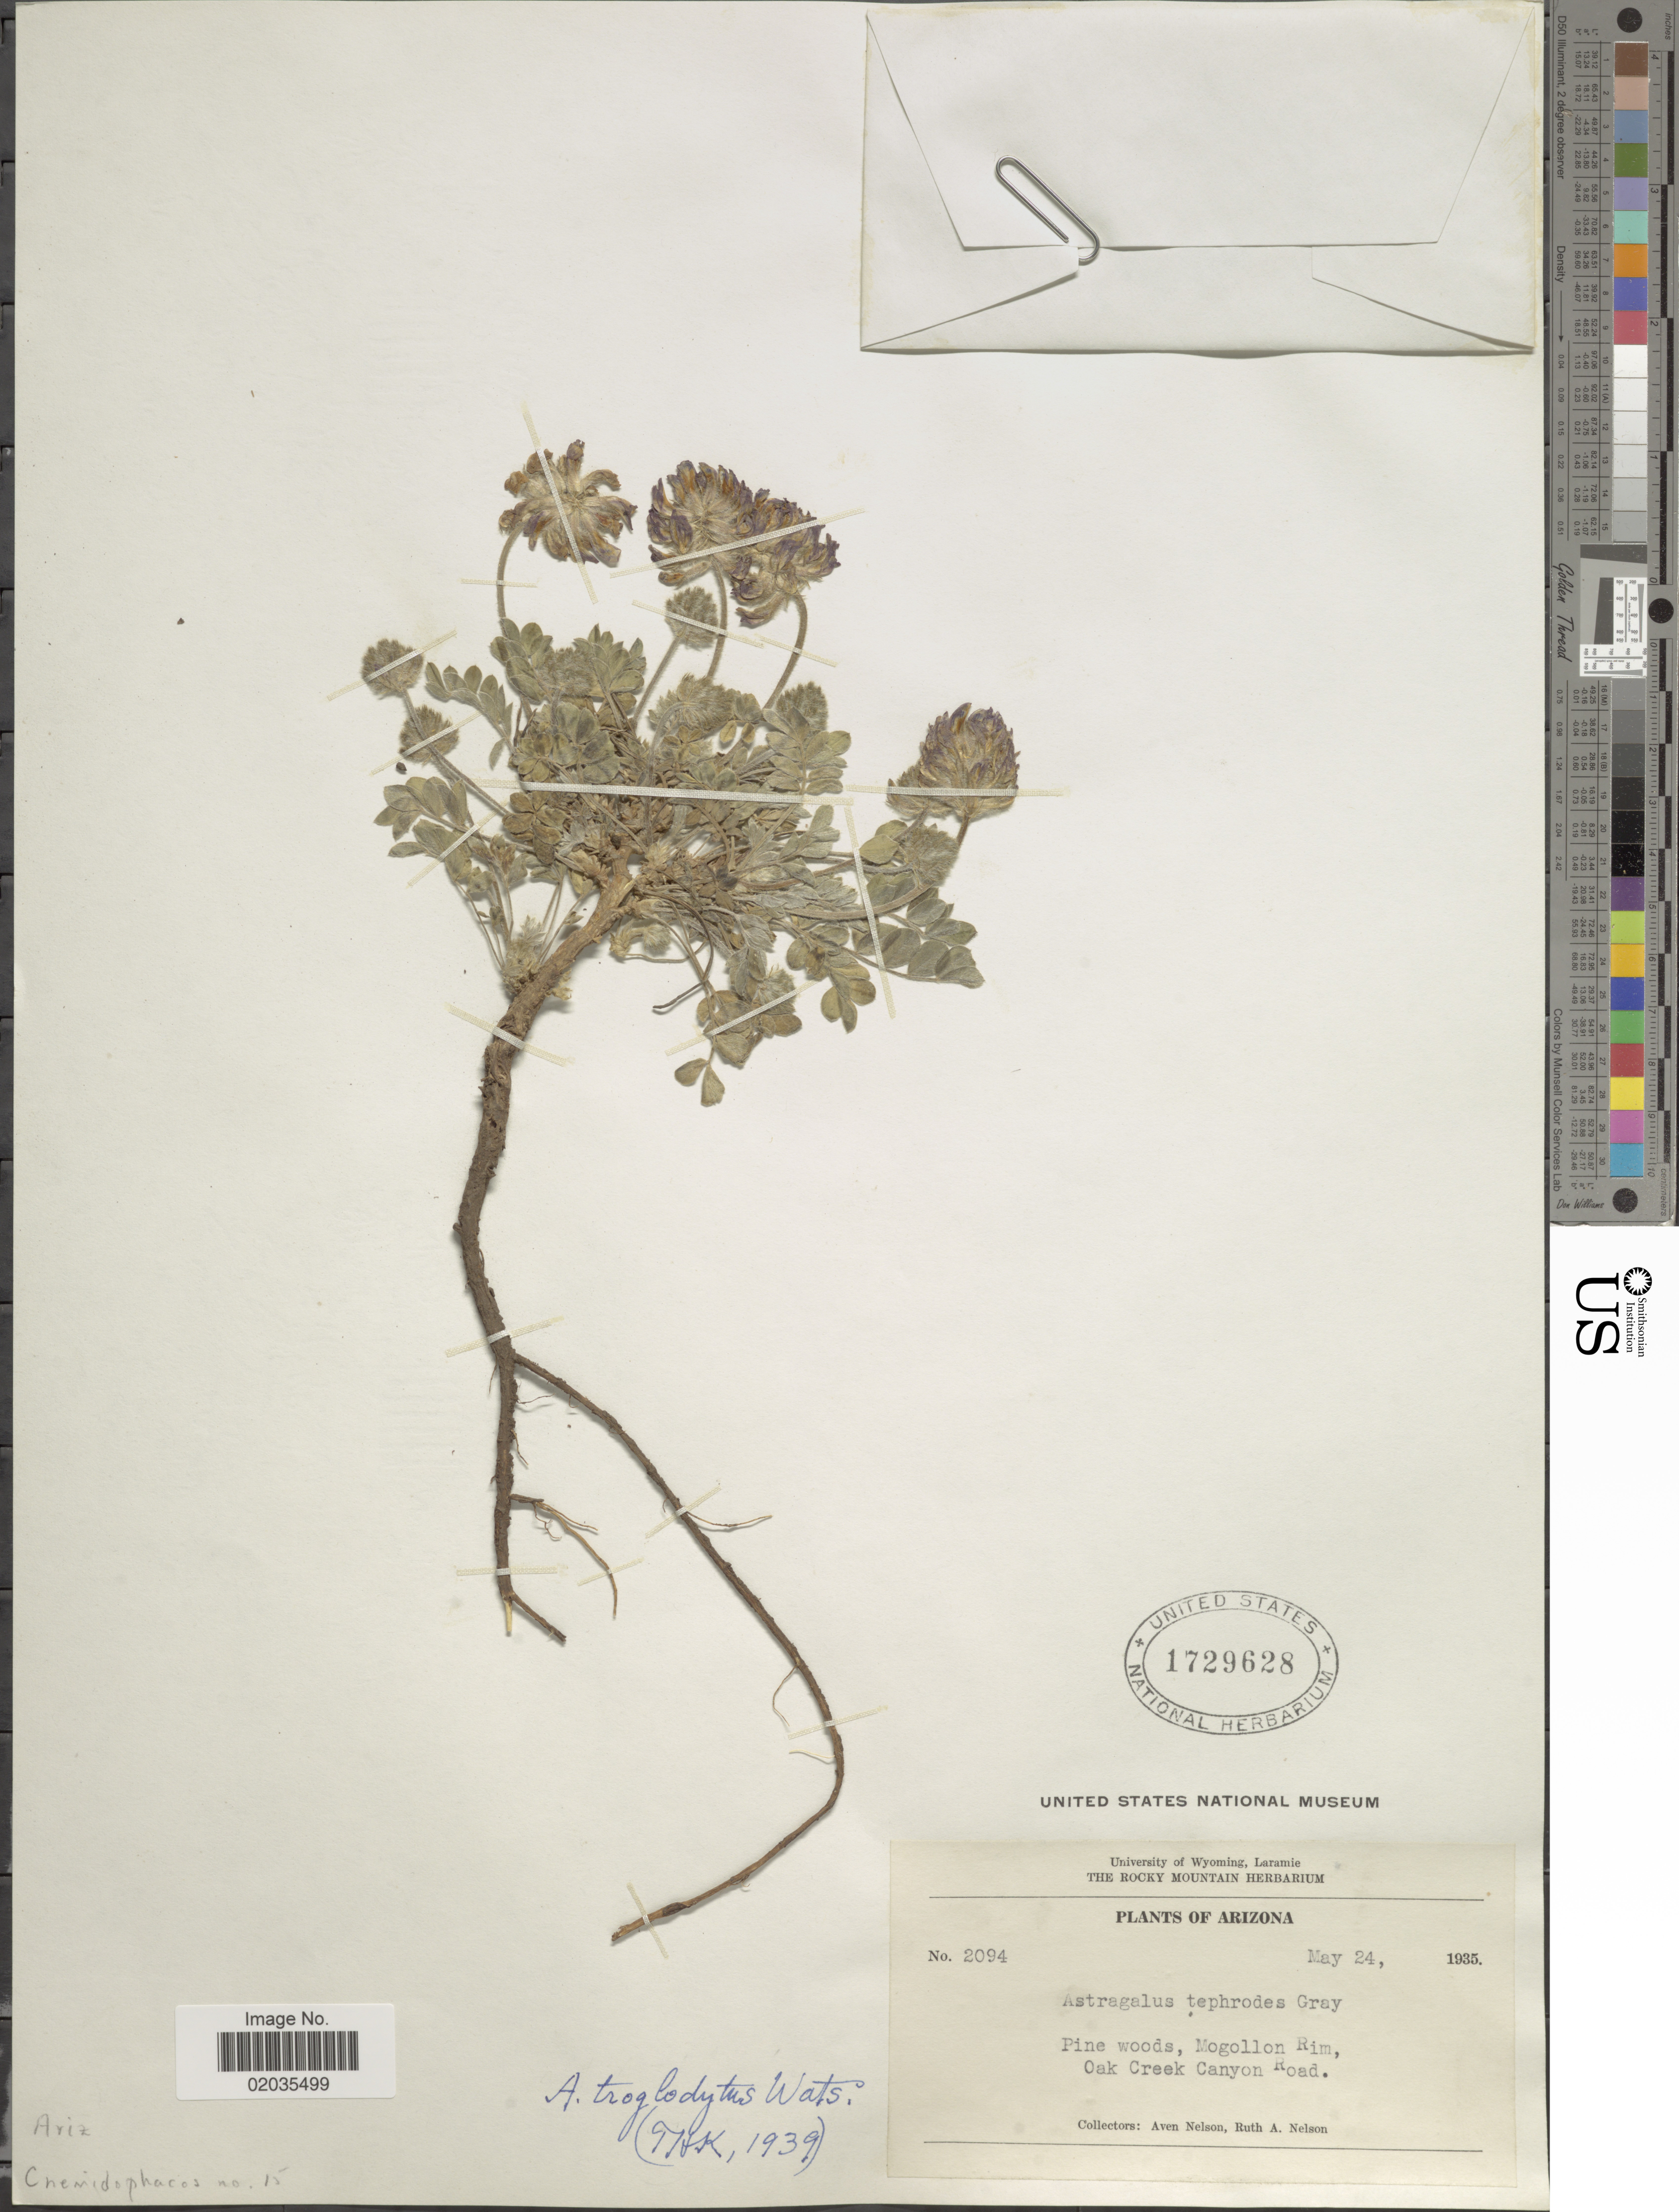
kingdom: Plantae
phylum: Tracheophyta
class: Magnoliopsida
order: Fabales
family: Fabaceae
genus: Astragalus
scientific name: Astragalus troglodytus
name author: S. Watson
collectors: A. Nelson & R. A. Nelson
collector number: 2094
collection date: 1935-05-24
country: United States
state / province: Arizona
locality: Mogollon Rim, Oak Creek Canyon Road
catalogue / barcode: US 1729628